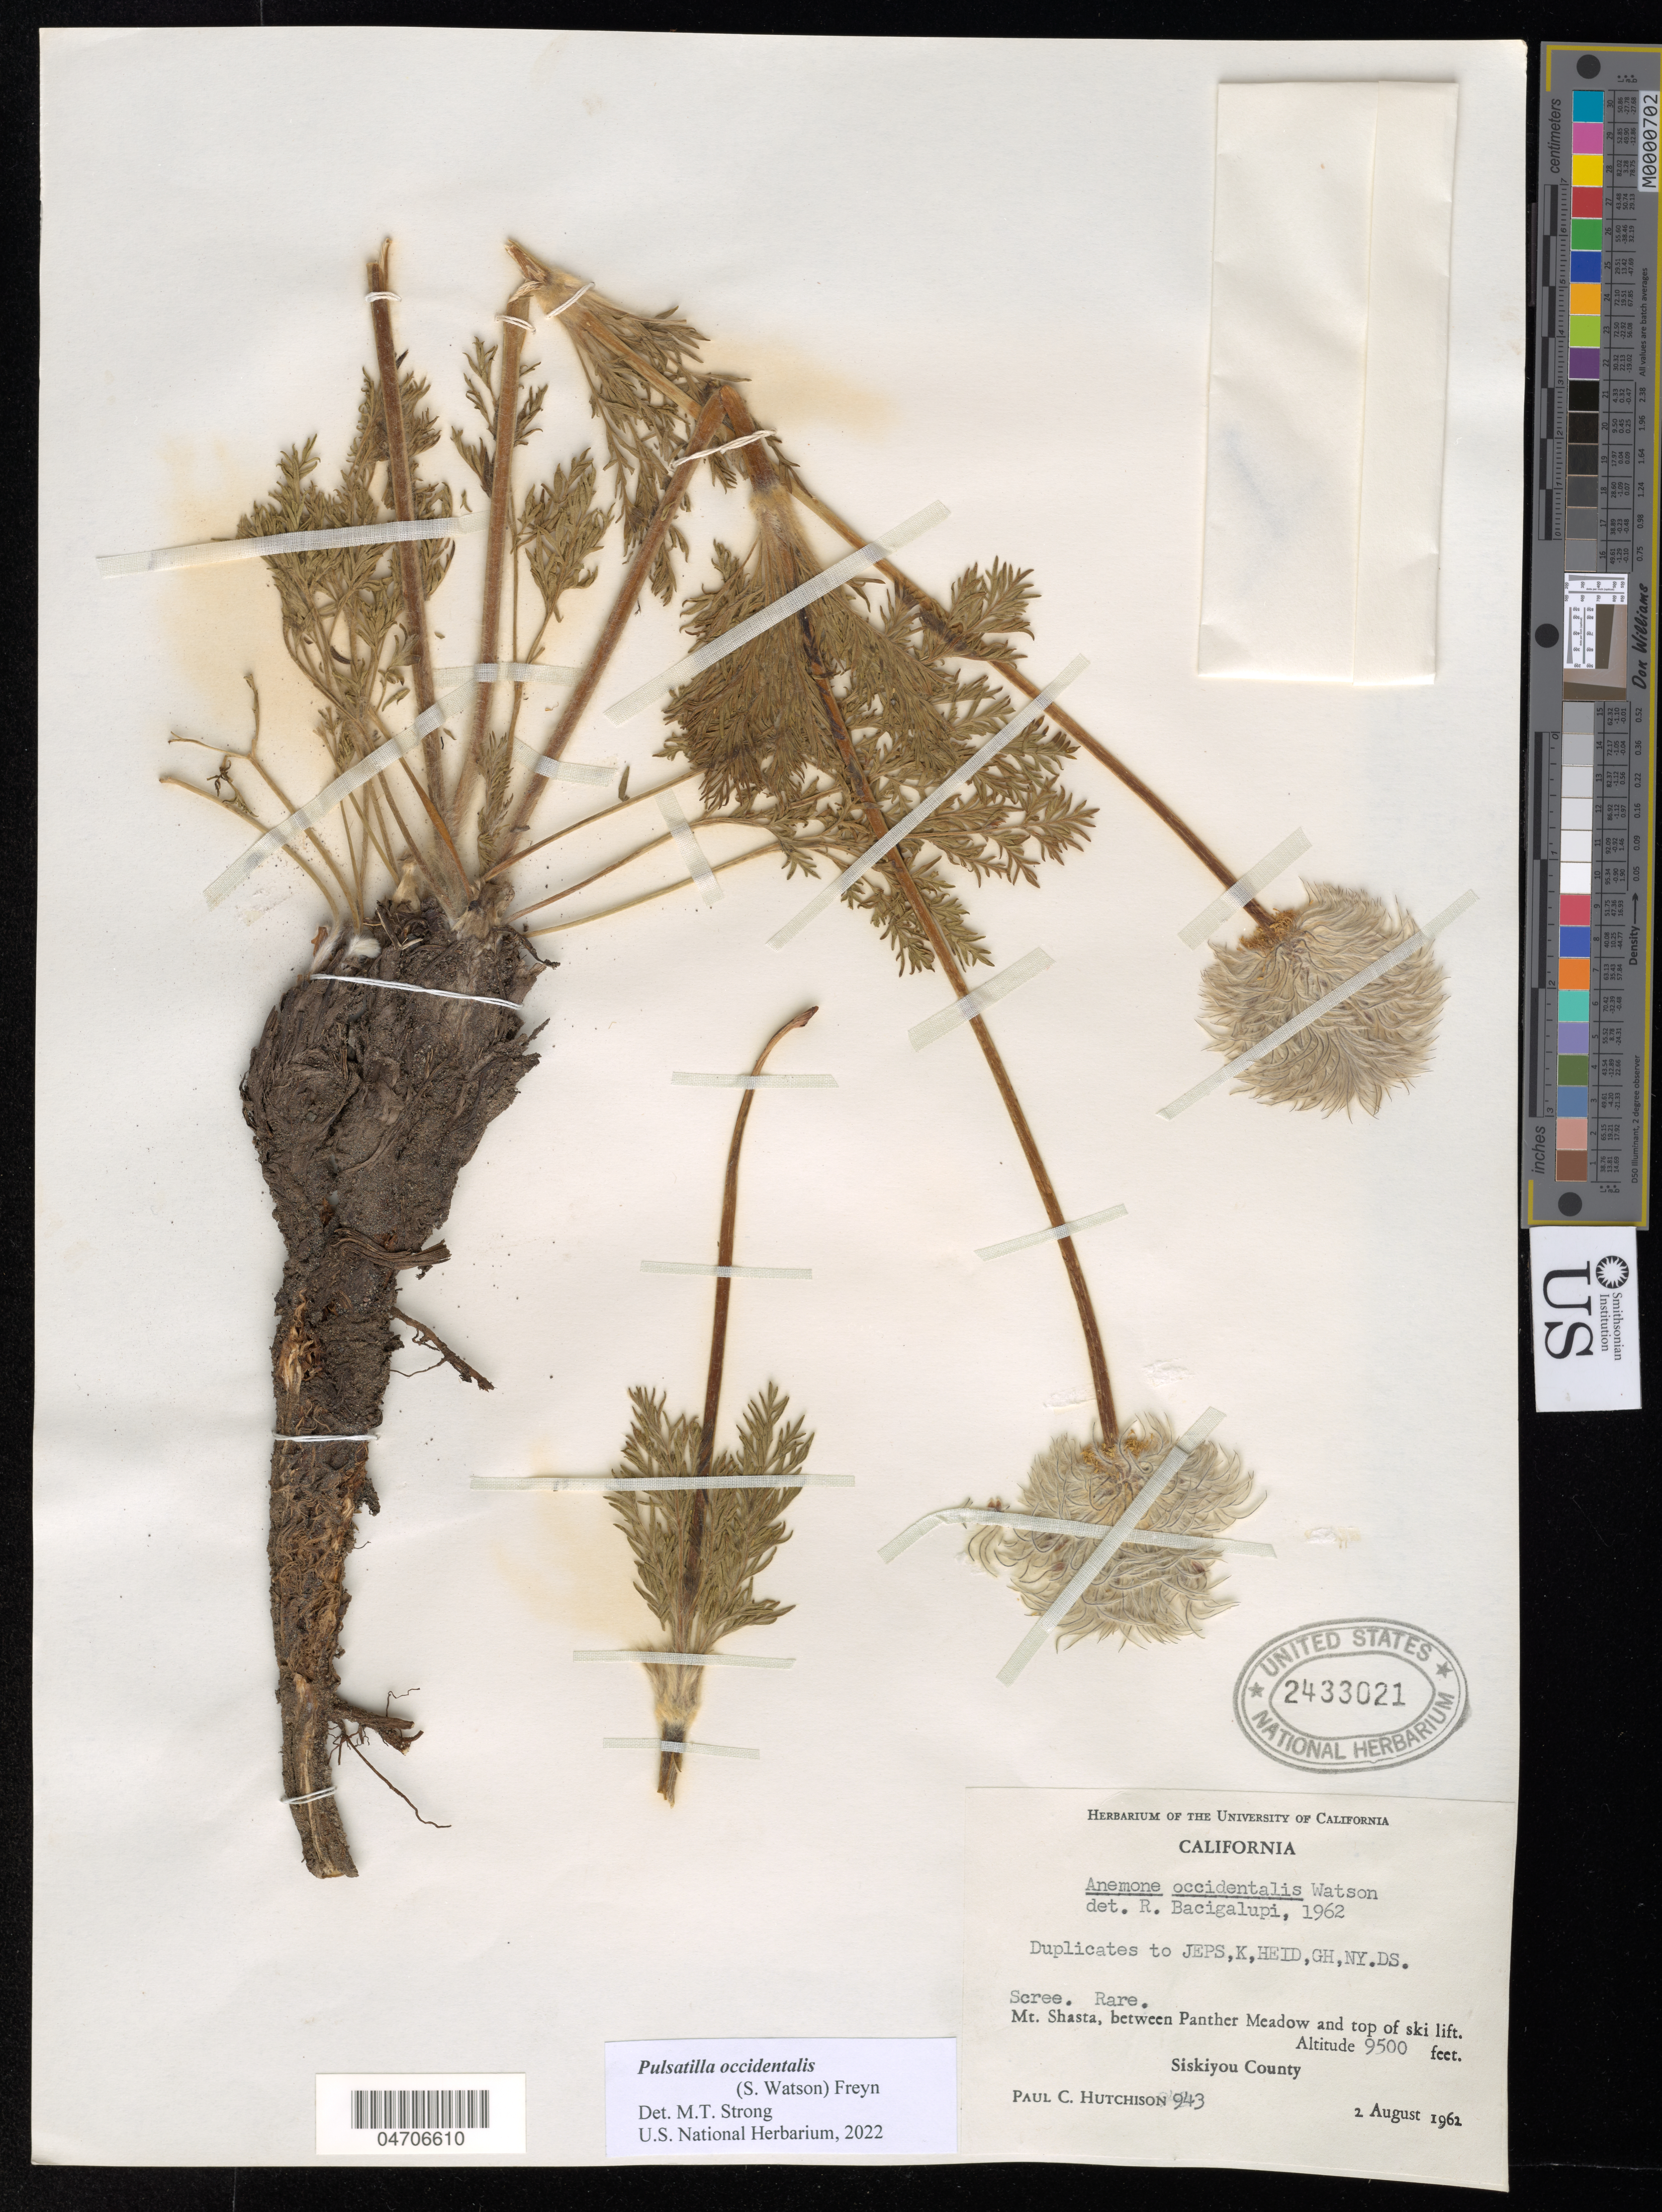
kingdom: Plantae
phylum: Tracheophyta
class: Magnoliopsida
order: Ranunculales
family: Ranunculaceae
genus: Pulsatilla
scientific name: Pulsatilla occidentalis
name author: (S. Watson) Freyn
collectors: P. C. Hutchison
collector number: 943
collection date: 1962-08-02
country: United States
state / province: California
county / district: Siskiyou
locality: Mt. Shasta, between Panther Meadow and top of ski lift. Siskiyou County.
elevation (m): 2896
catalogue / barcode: US 2433021